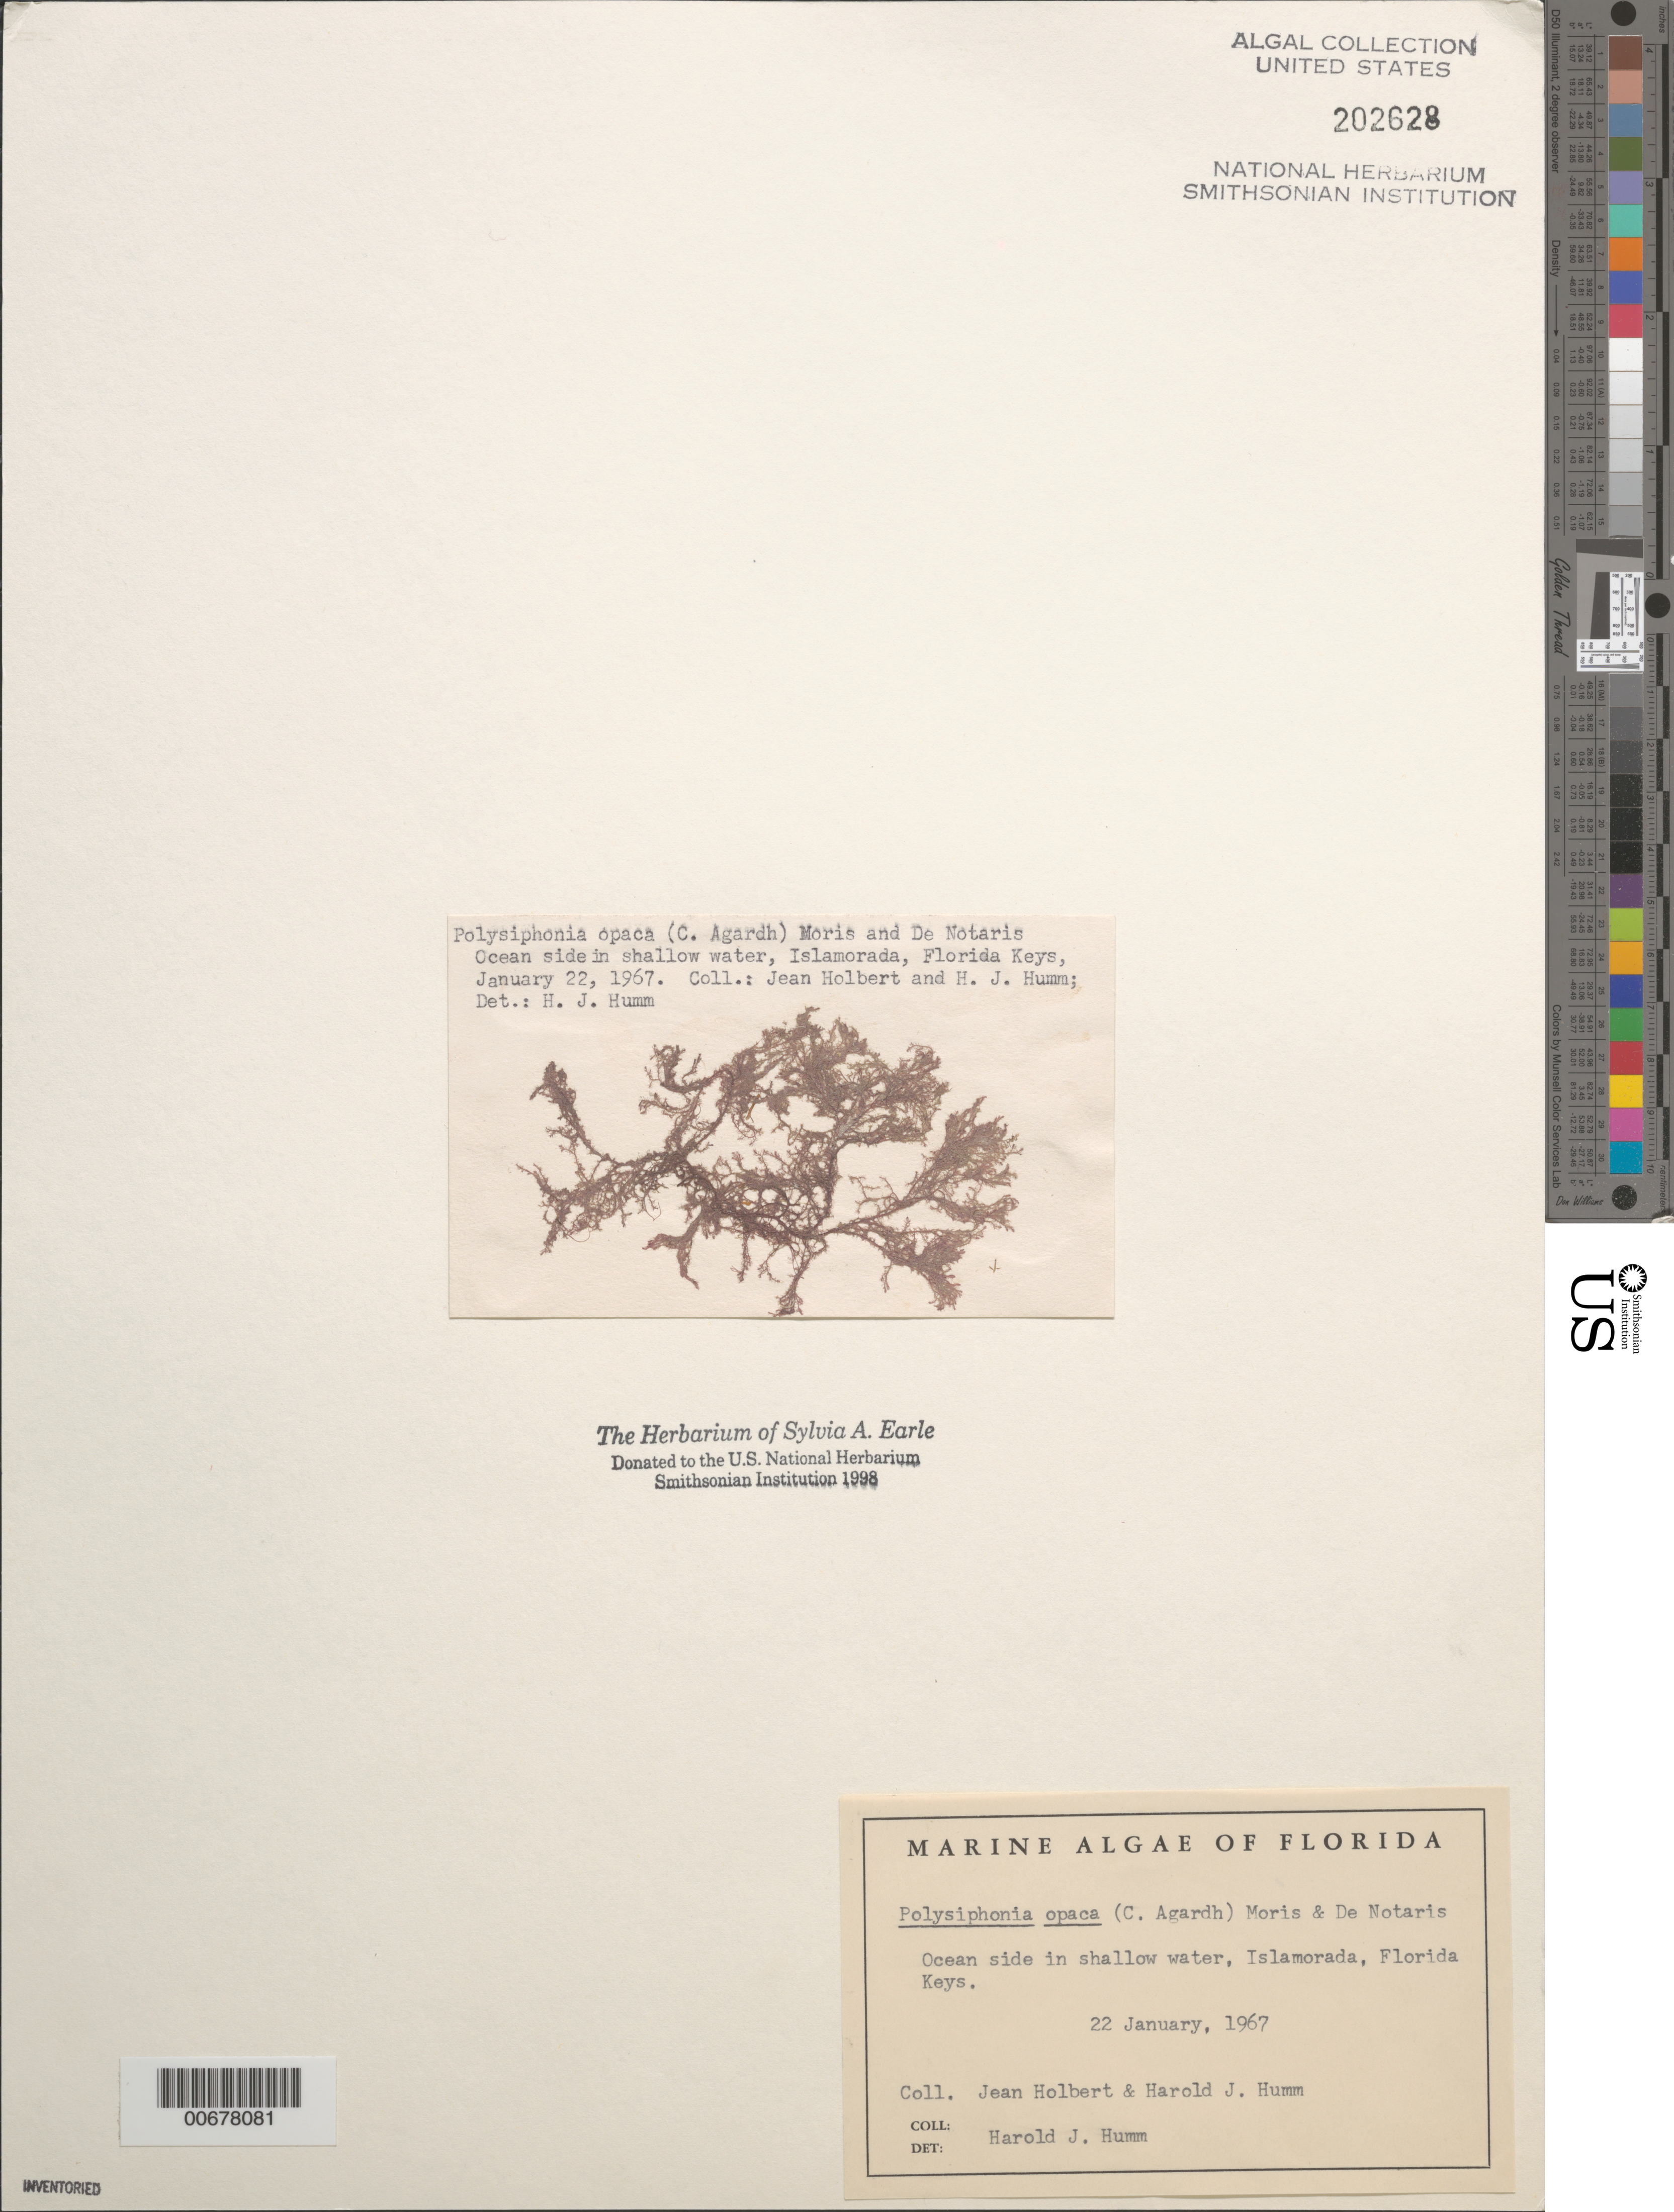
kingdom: Plantae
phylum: Rhodophyta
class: Florideophyceae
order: Ceramiales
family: Rhodomelaceae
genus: Polysiphonia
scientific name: Polysiphonia opaca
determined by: Humm, Harold J.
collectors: J. Holbert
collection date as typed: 22 Jan 1967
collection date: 1967-01-22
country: United States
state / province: Florida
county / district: Monroe County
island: Islamorada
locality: Ocean side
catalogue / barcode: US 202628